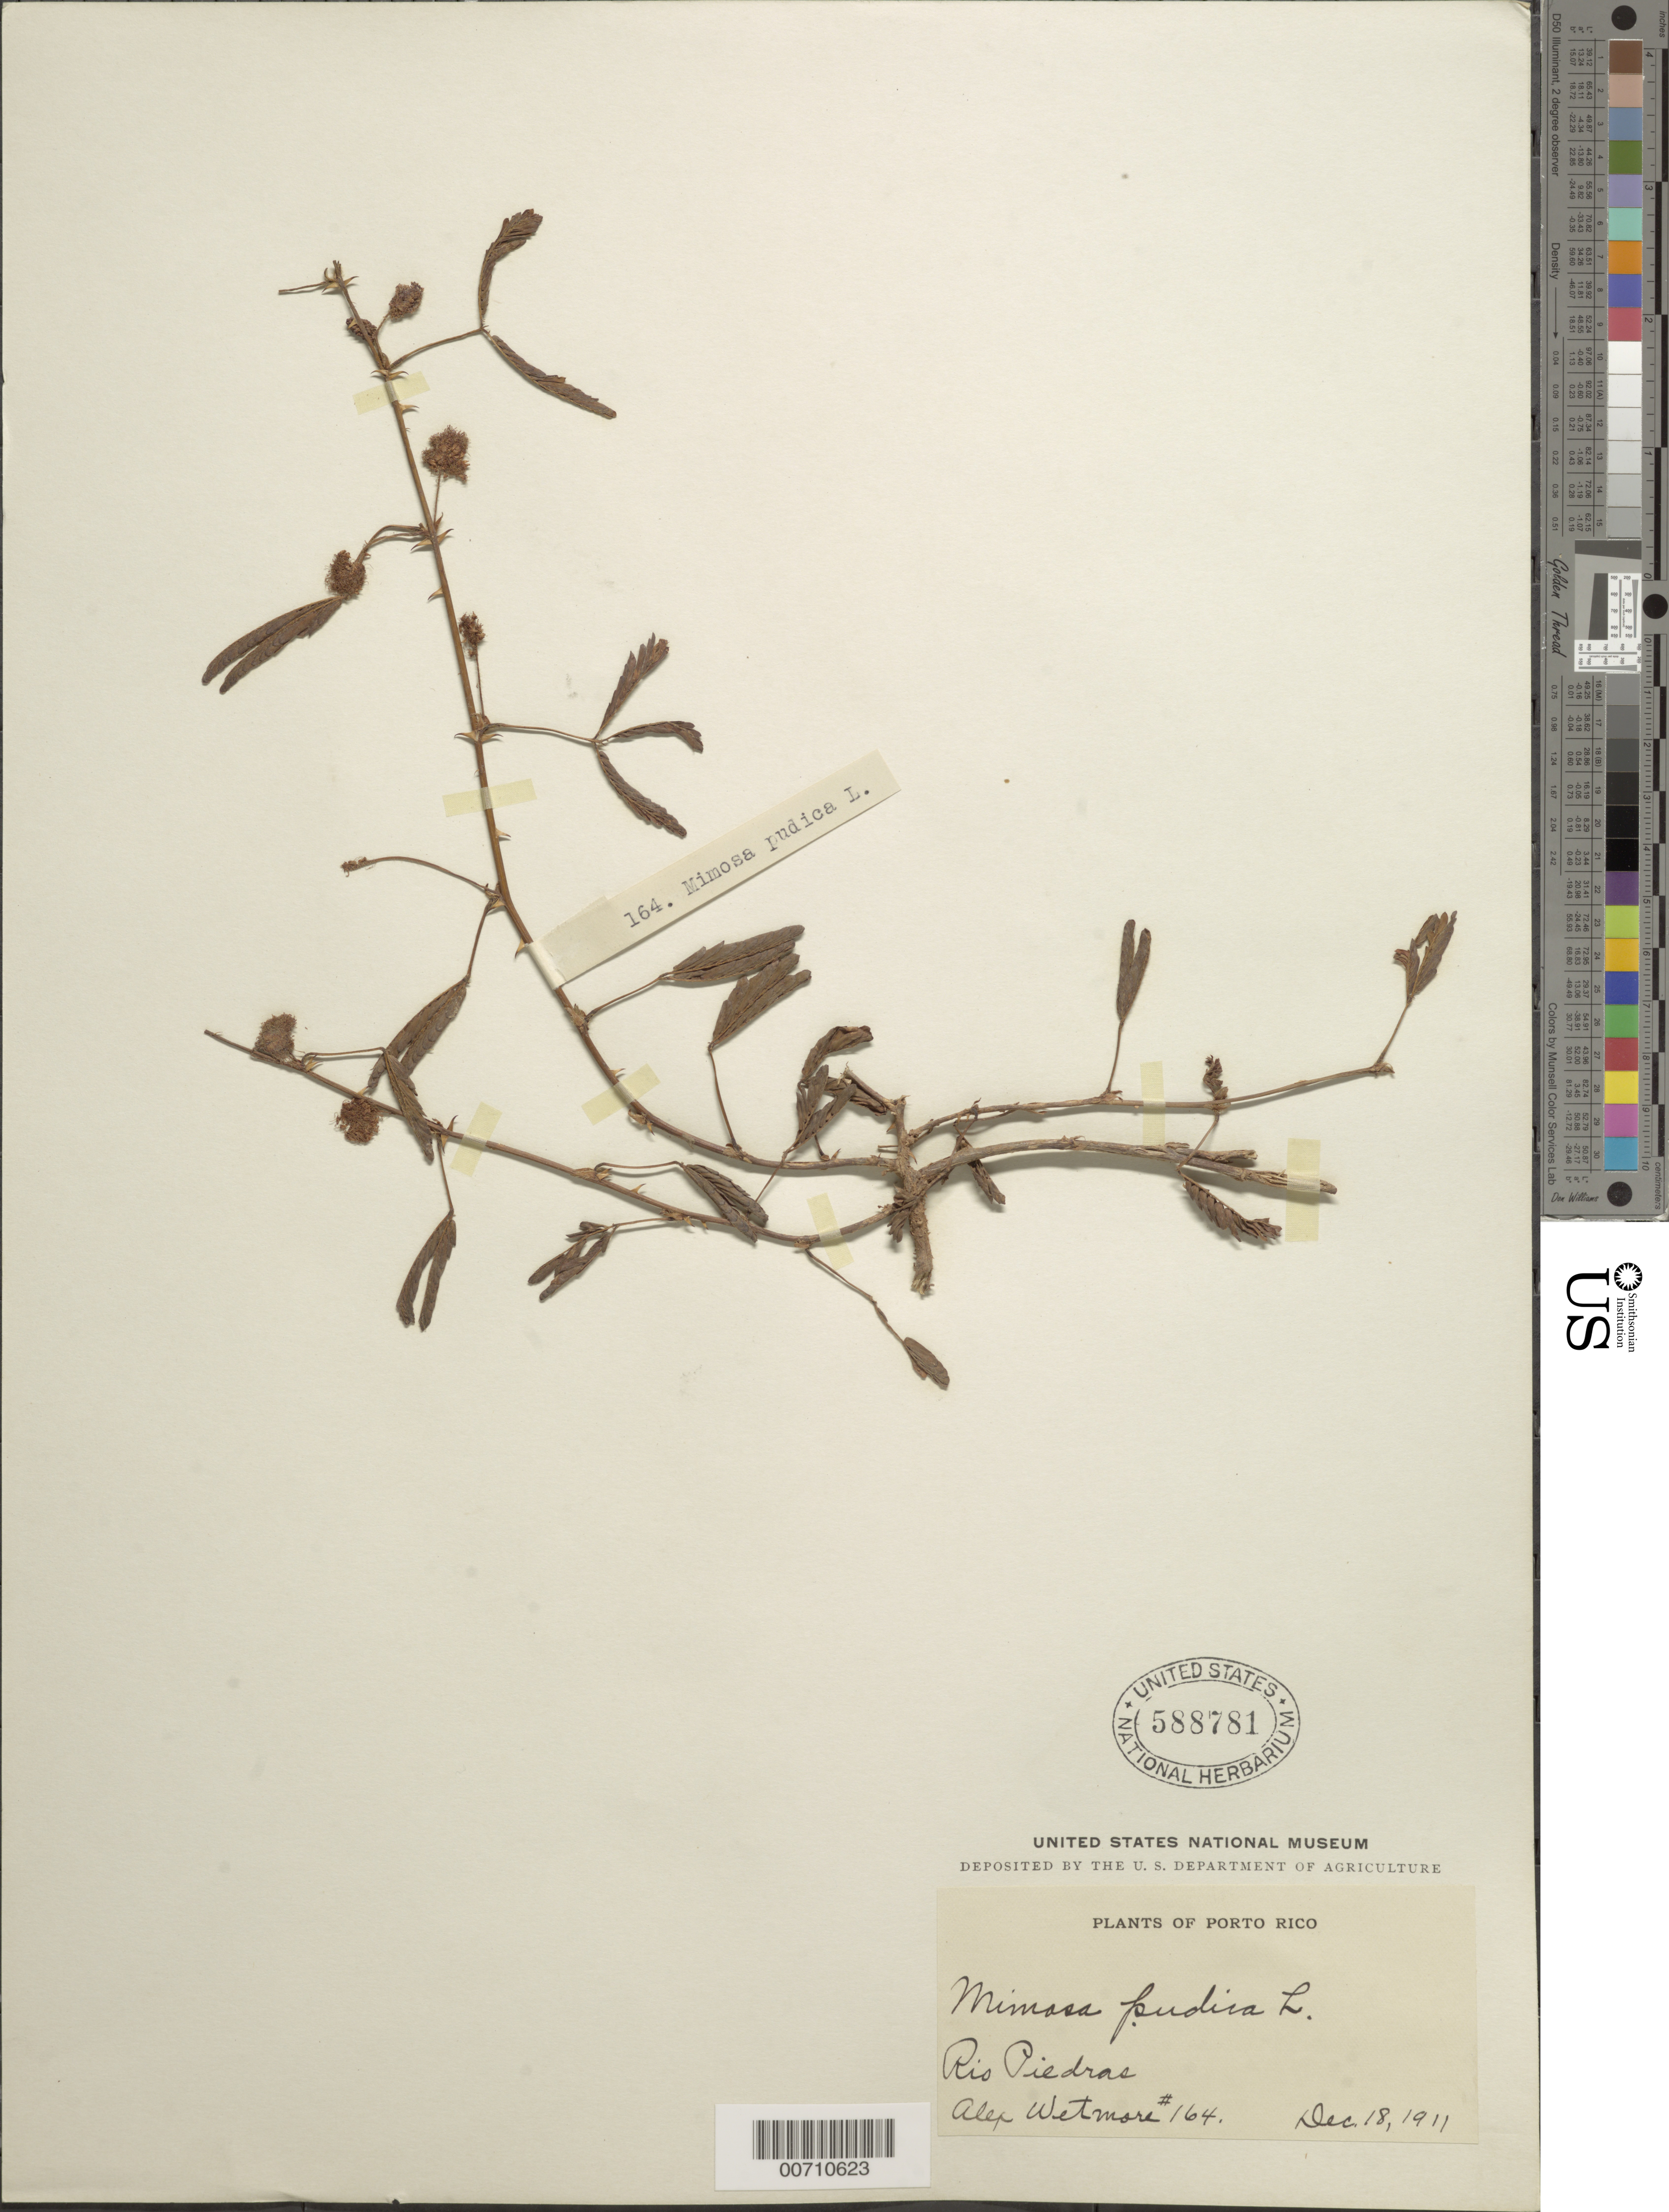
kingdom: Plantae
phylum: Tracheophyta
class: Magnoliopsida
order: Fabales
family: Fabaceae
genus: Mimosa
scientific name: Mimosa pudica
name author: L.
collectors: A. Wetmore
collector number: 164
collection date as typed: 18 Dec 1911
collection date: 1911-12-18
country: Puerto Rico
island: Greater Antilles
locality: Rio Piedras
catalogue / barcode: US 588781